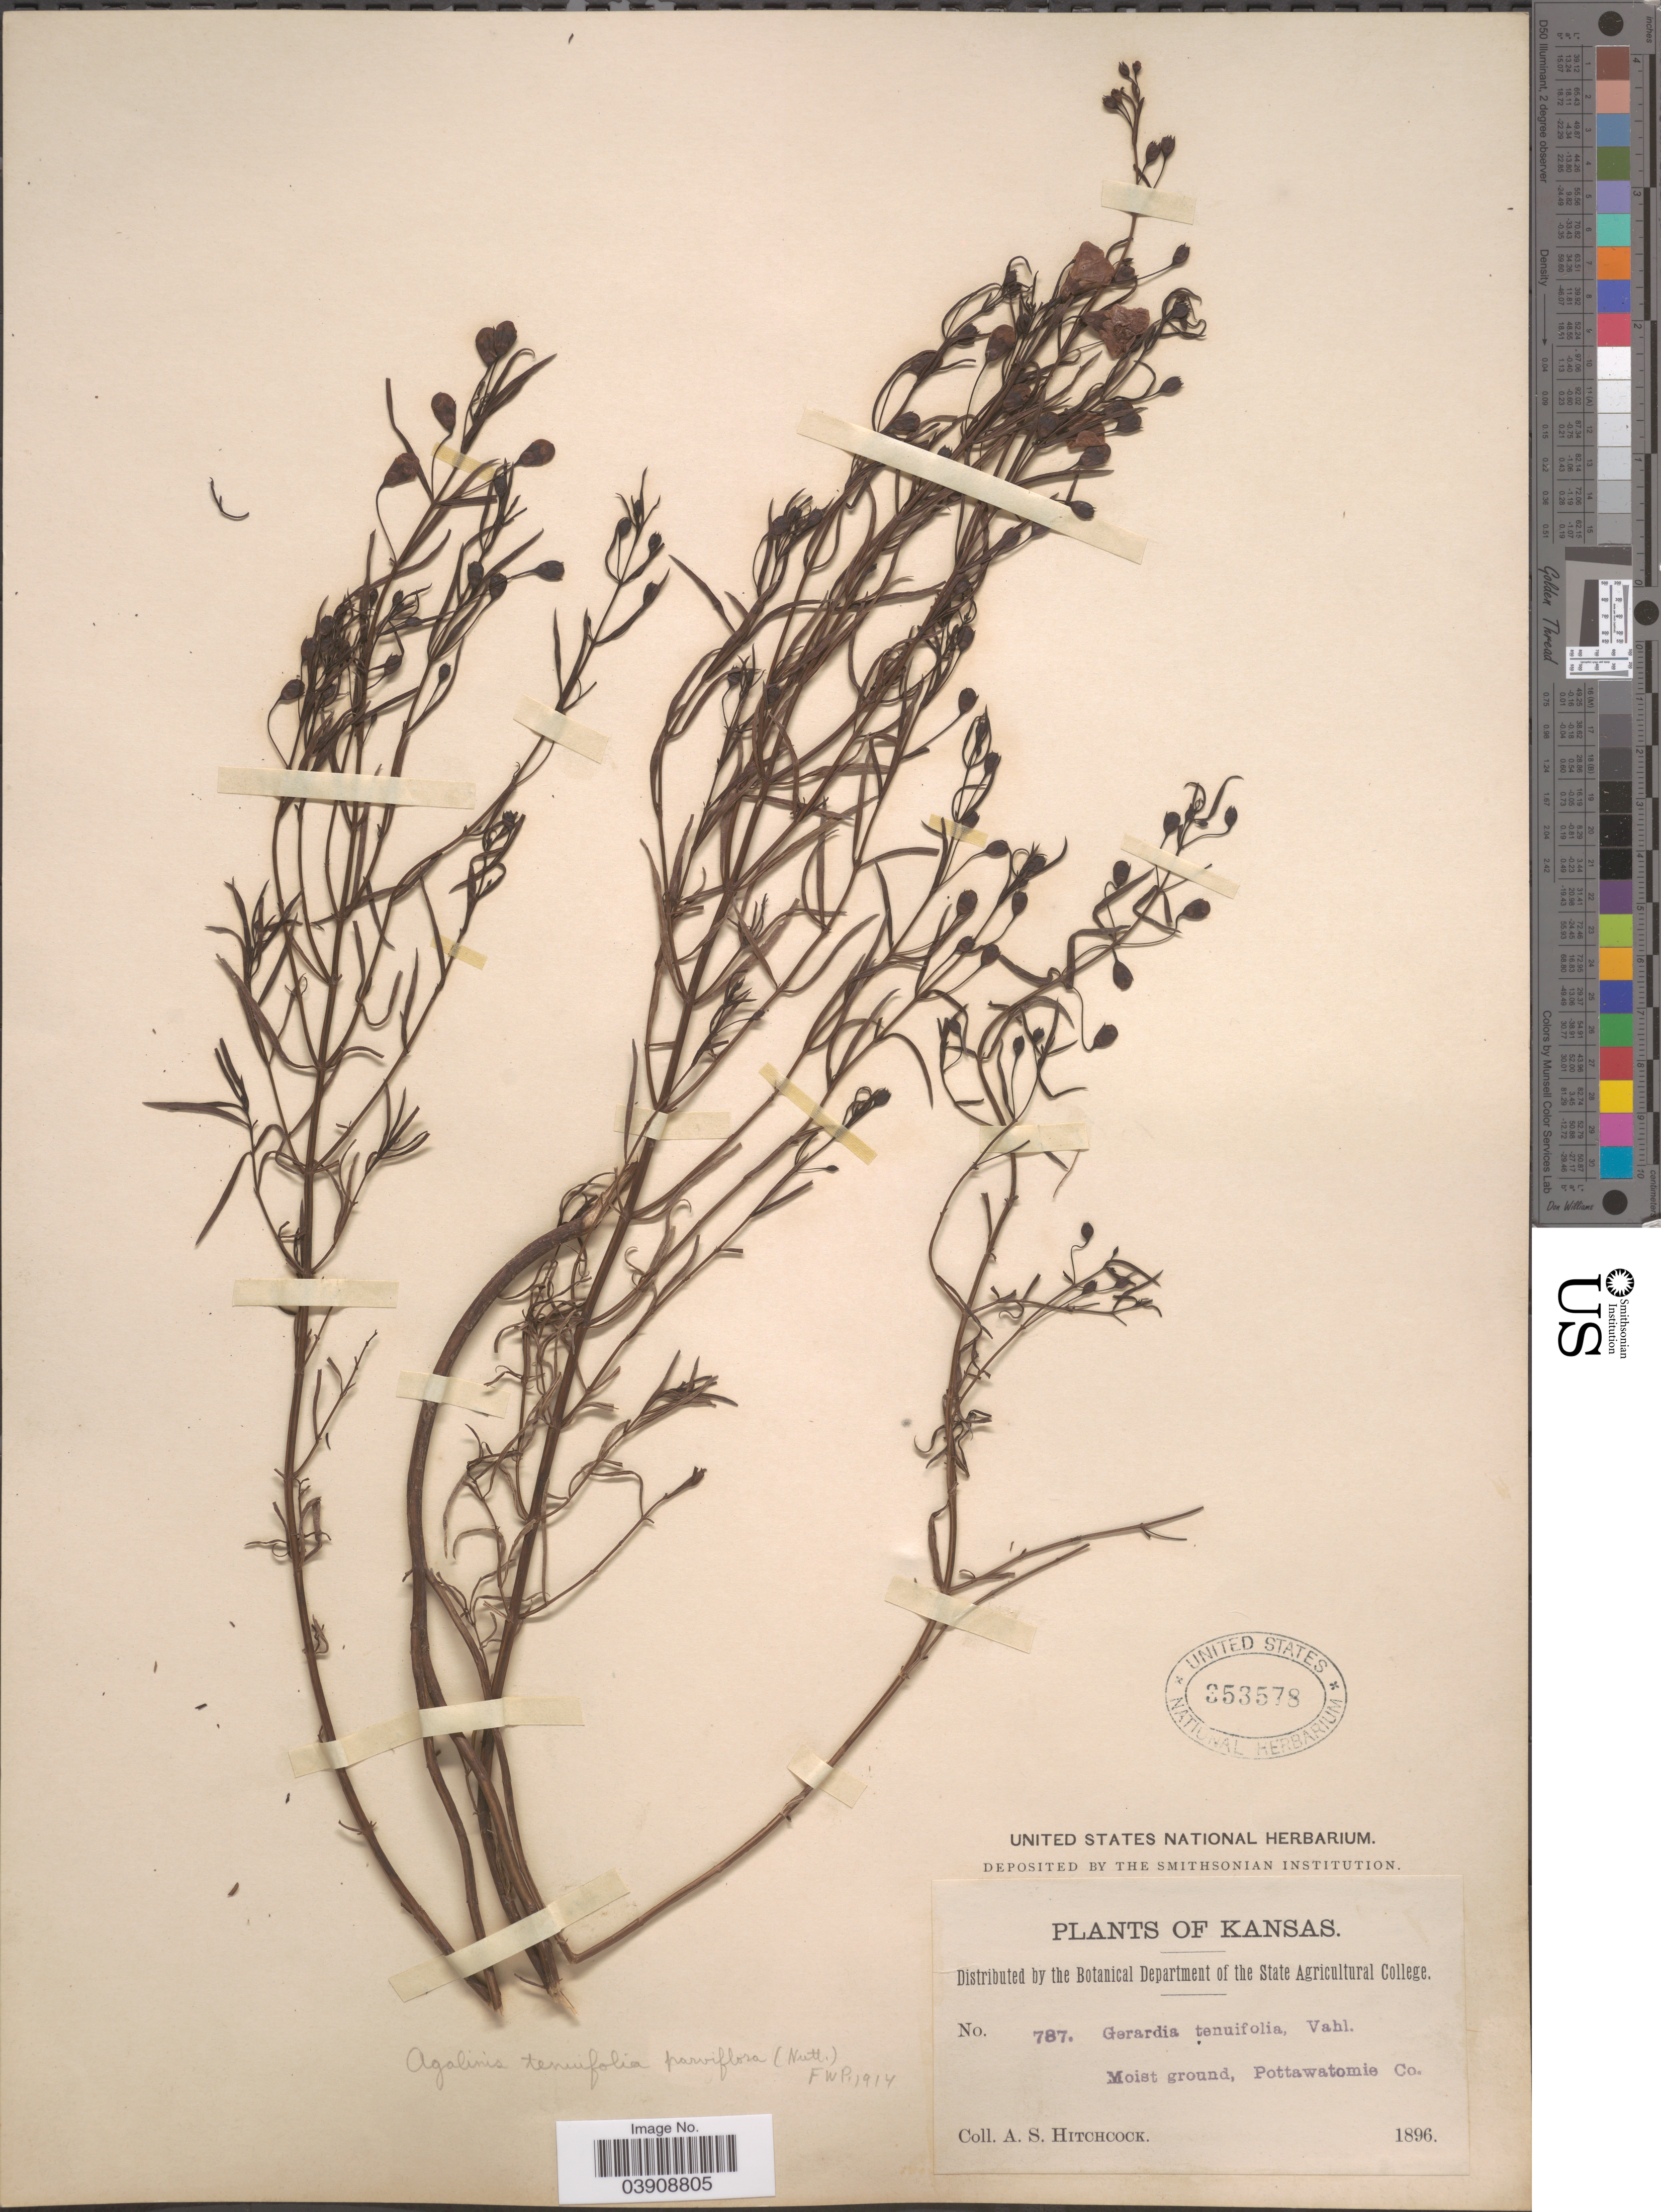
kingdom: Plantae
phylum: Tracheophyta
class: Magnoliopsida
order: Lamiales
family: Orobanchaceae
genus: Agalinis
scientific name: Agalinis tenuifolia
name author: (Vahl) Raf.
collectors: A. S. Hitchcock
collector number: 787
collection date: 1896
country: United States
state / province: Kansas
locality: Moist ground, Pottawatomie Co.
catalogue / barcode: US 353578